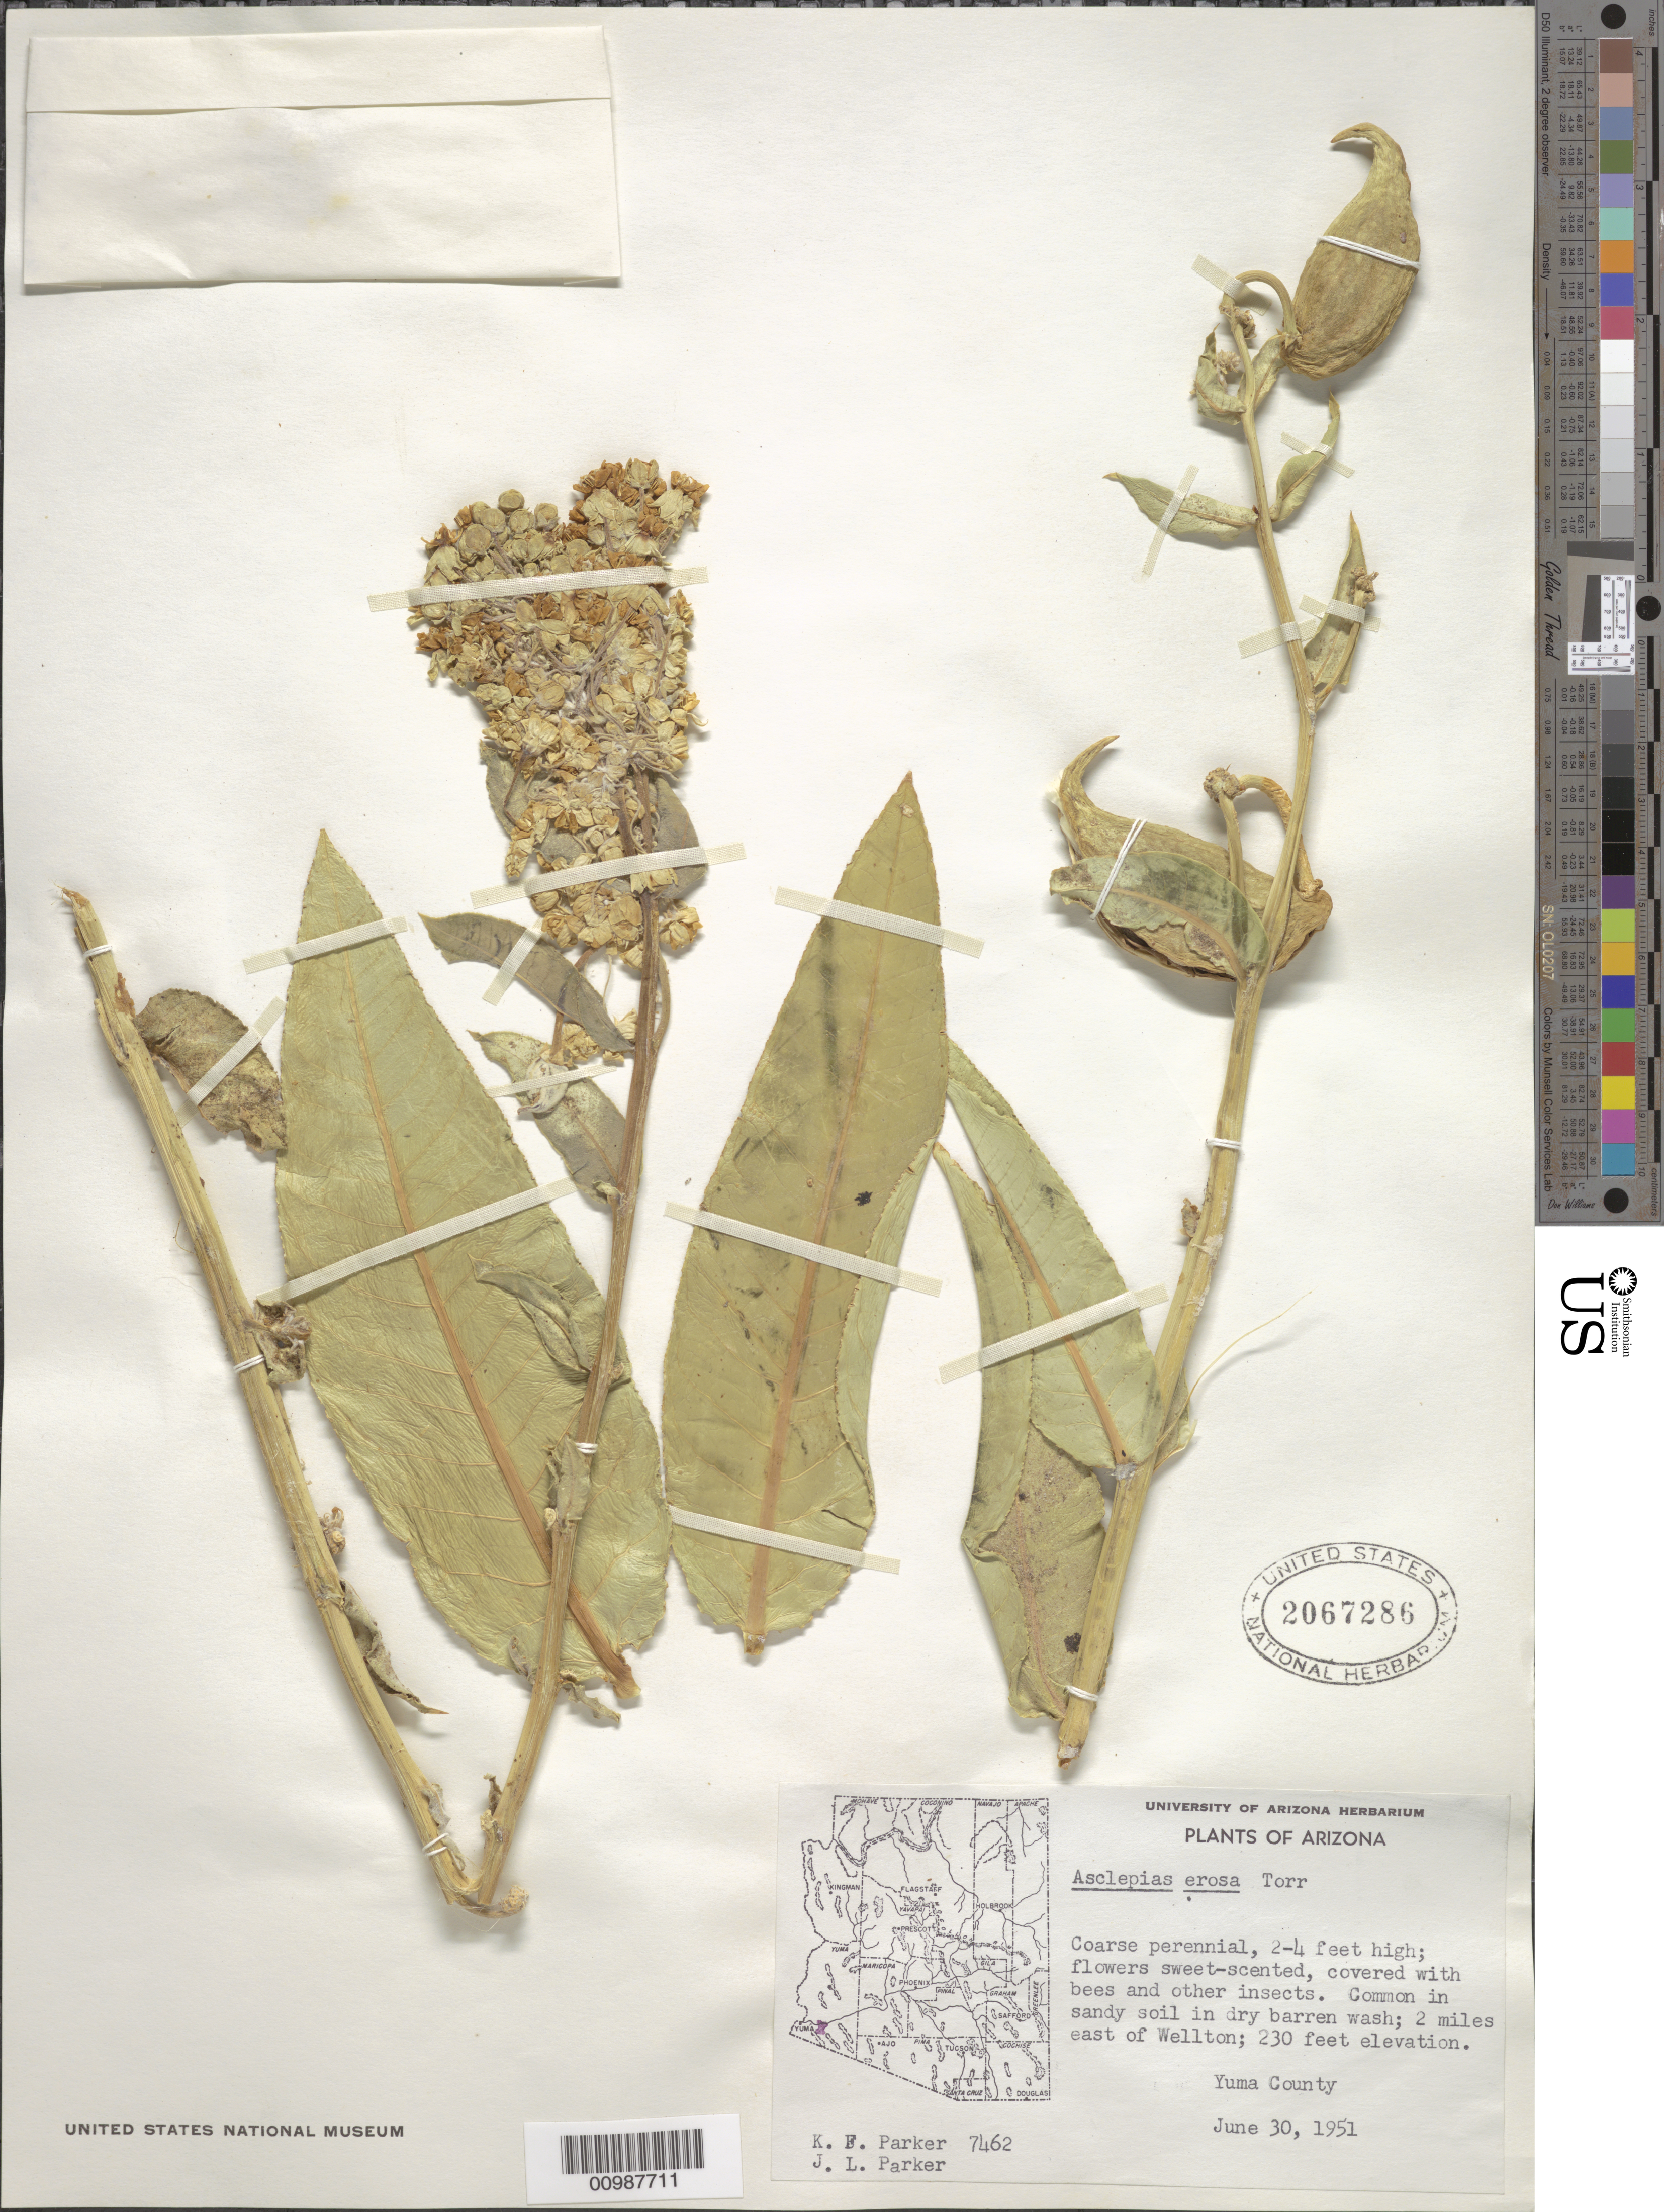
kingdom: Plantae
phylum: Tracheophyta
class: Magnoliopsida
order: Gentianales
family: Apocynaceae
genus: Asclepias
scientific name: Asclepias erosa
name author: Torr.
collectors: K. F. Parker & J. L. Parker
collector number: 7462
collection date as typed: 30 Jun 1951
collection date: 1951-06-30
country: United States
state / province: Arizona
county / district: Yuma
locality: Common in sandy soil in dry barren wash; 2 miles east of Wellton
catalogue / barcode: US 2067286